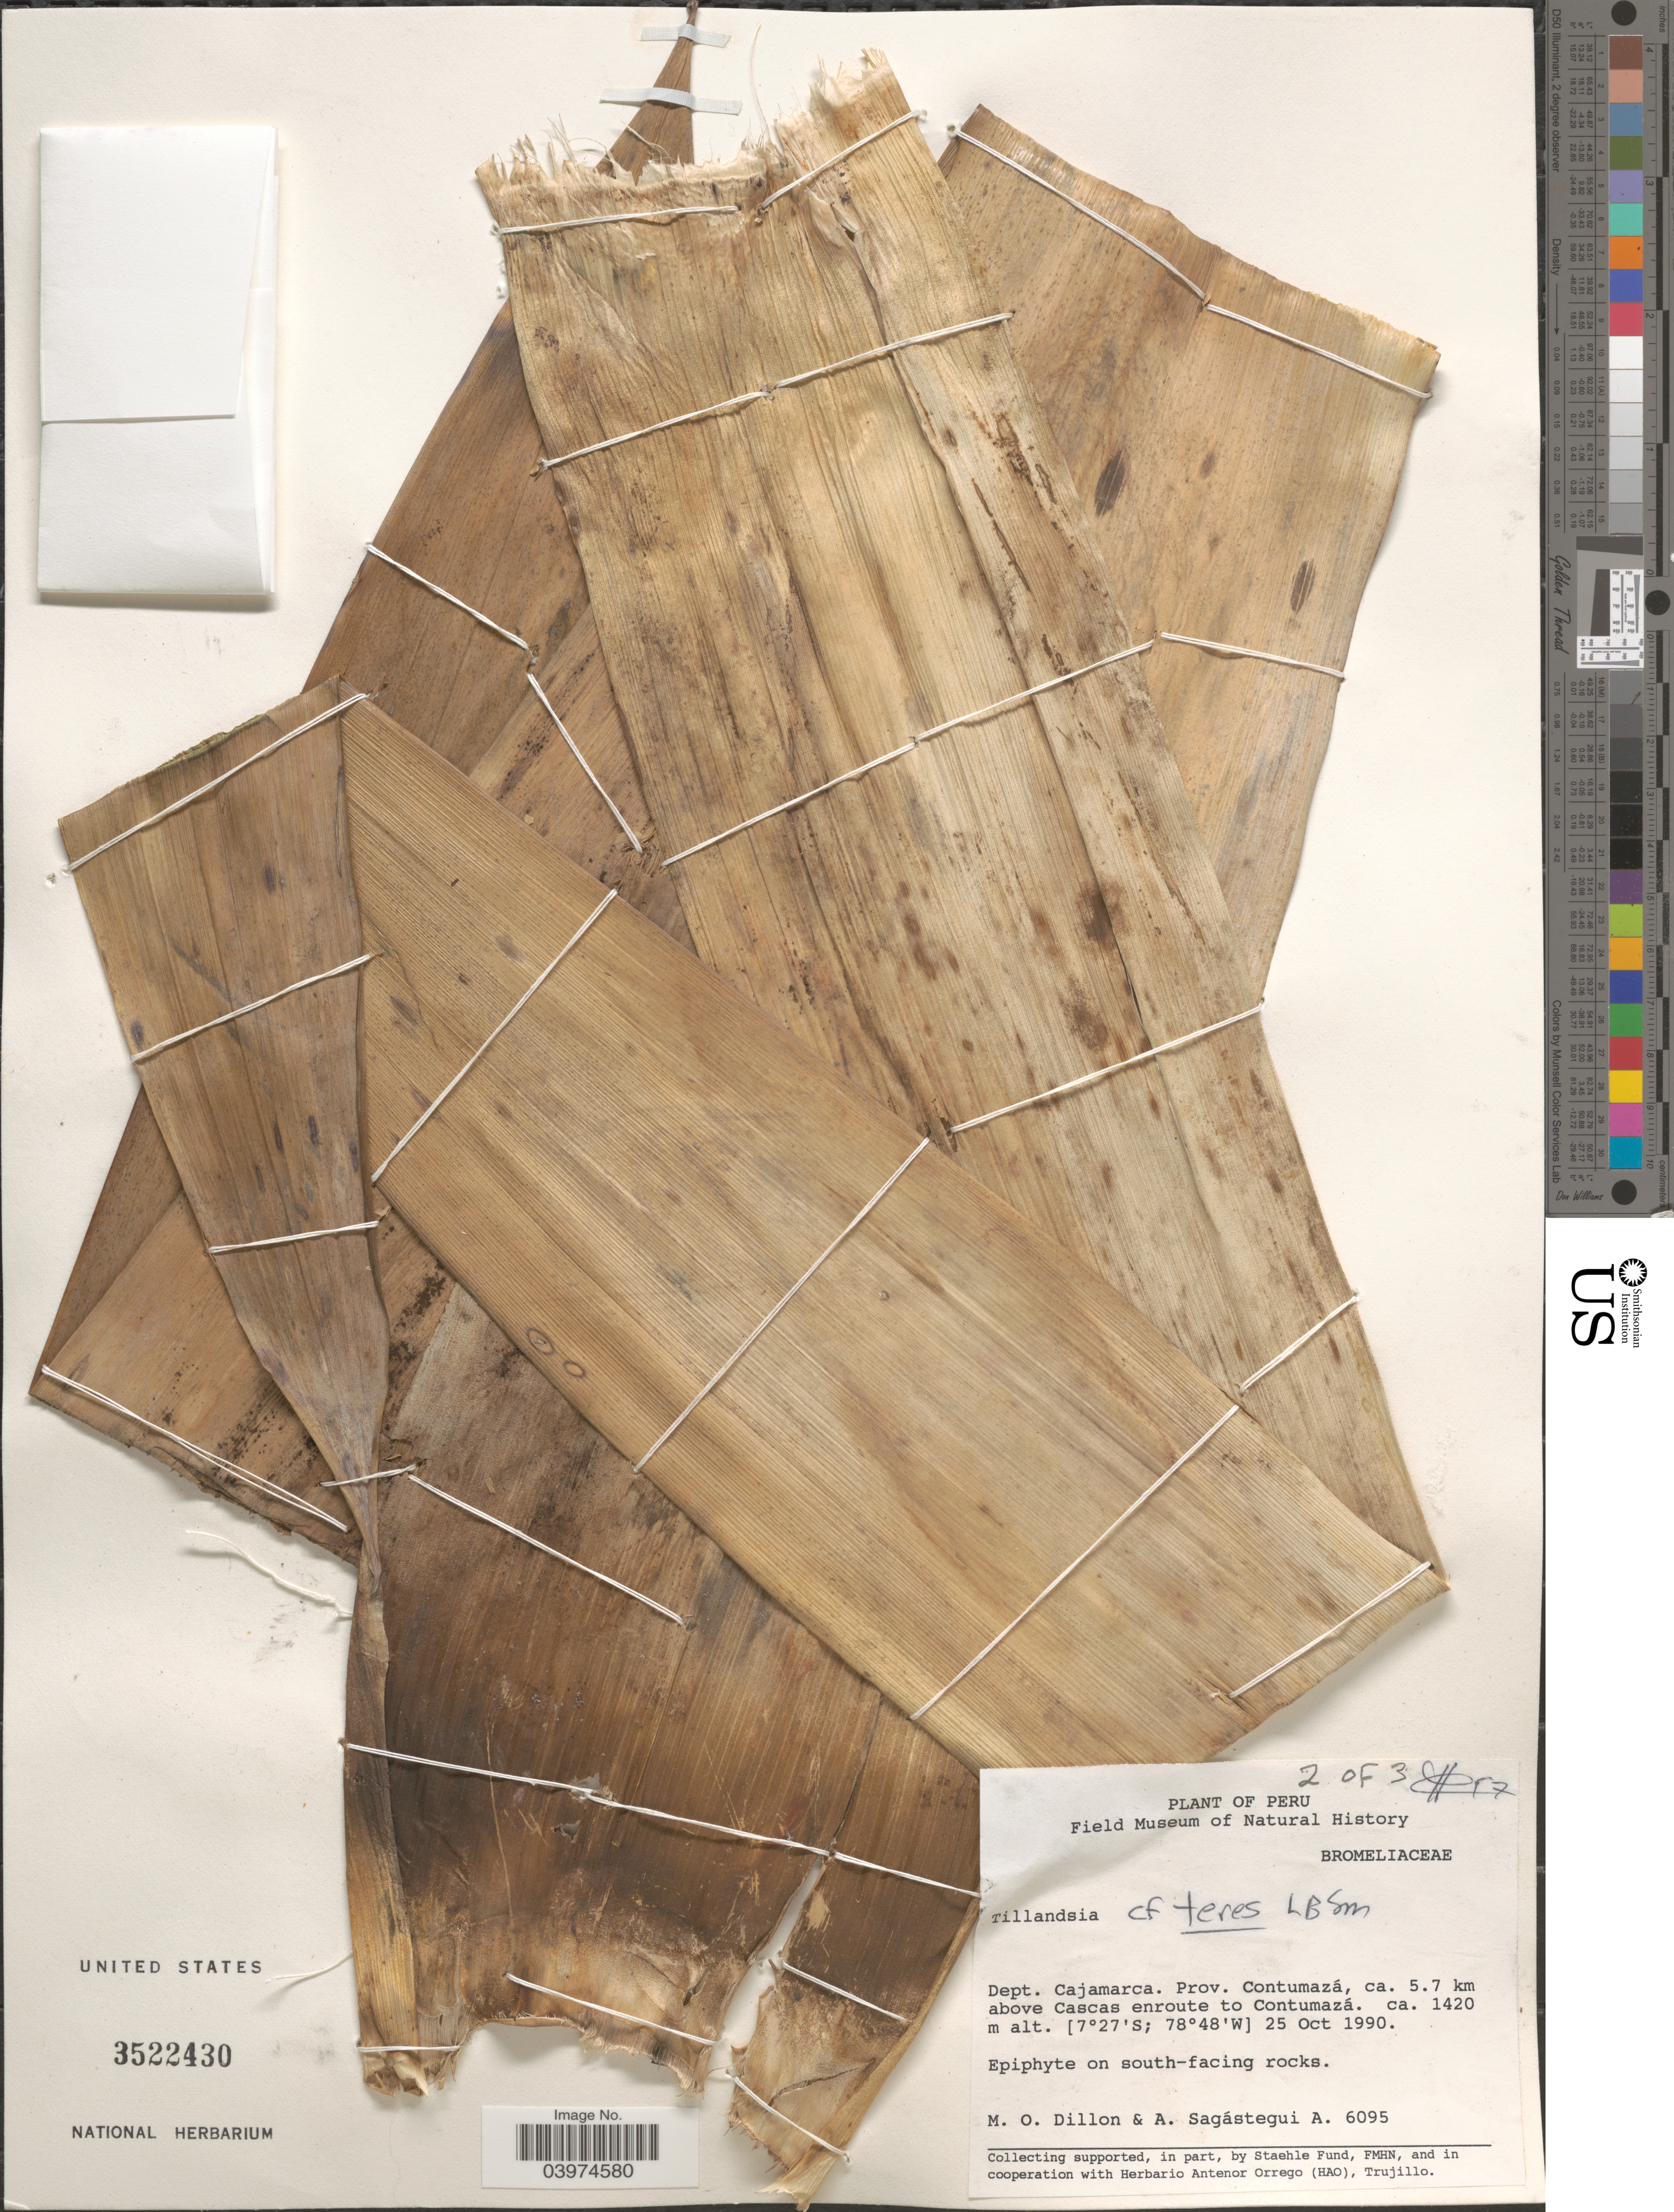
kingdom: Plantae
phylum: Tracheophyta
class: Liliopsida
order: Poales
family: Bromeliaceae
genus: Tillandsia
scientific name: Tillandsia teres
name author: L.B. Sm.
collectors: M. O. Dillon & A. Sagástegui A.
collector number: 6095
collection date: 1990-10-25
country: Peru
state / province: Cajamarca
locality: Dept. Cajamarca. Prov. Contumazá, ca. 5.7 km above Cascas enroute to Contumazá.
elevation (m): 1420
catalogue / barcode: US 3522430